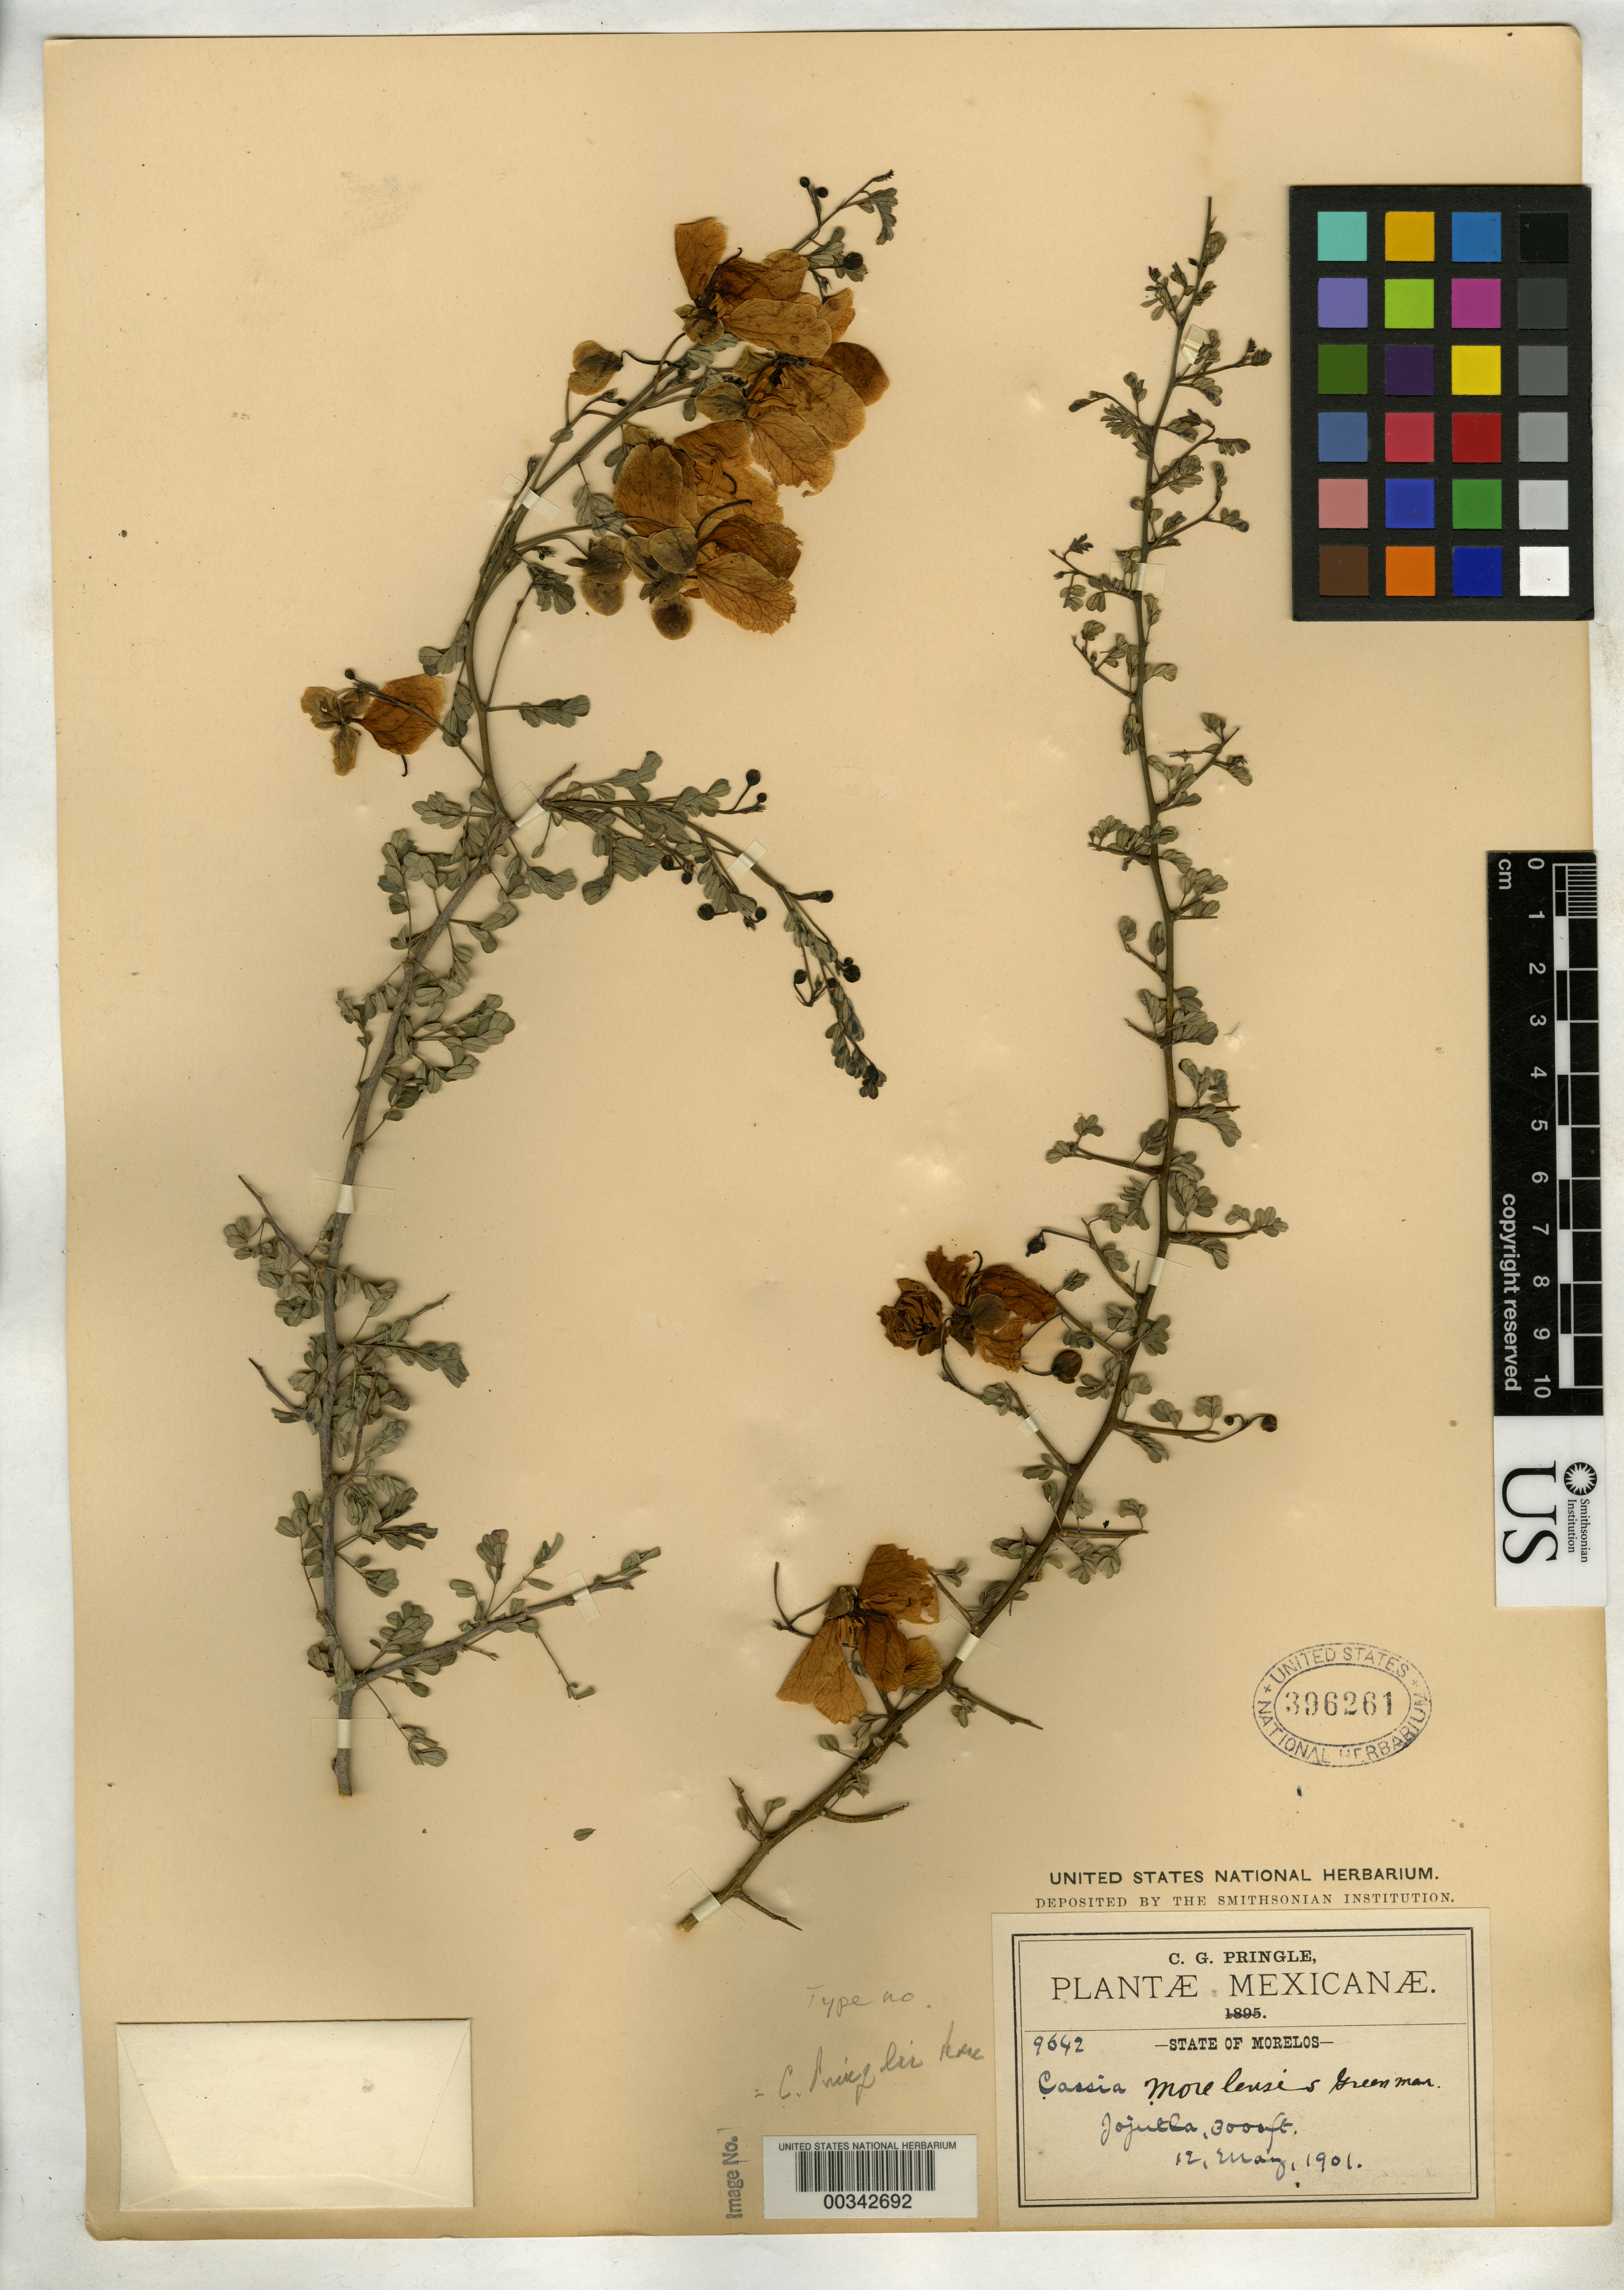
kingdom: Plantae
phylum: Tracheophyta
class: Magnoliopsida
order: Fabales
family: Fabaceae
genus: Cassia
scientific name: Cassia morelensis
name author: Greenm.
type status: Isotype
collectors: C. G. Pringle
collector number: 9642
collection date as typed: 12 May 1901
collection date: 1901-05-12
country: Mexico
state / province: Morelos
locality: Near jojutia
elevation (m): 914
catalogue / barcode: US 396261